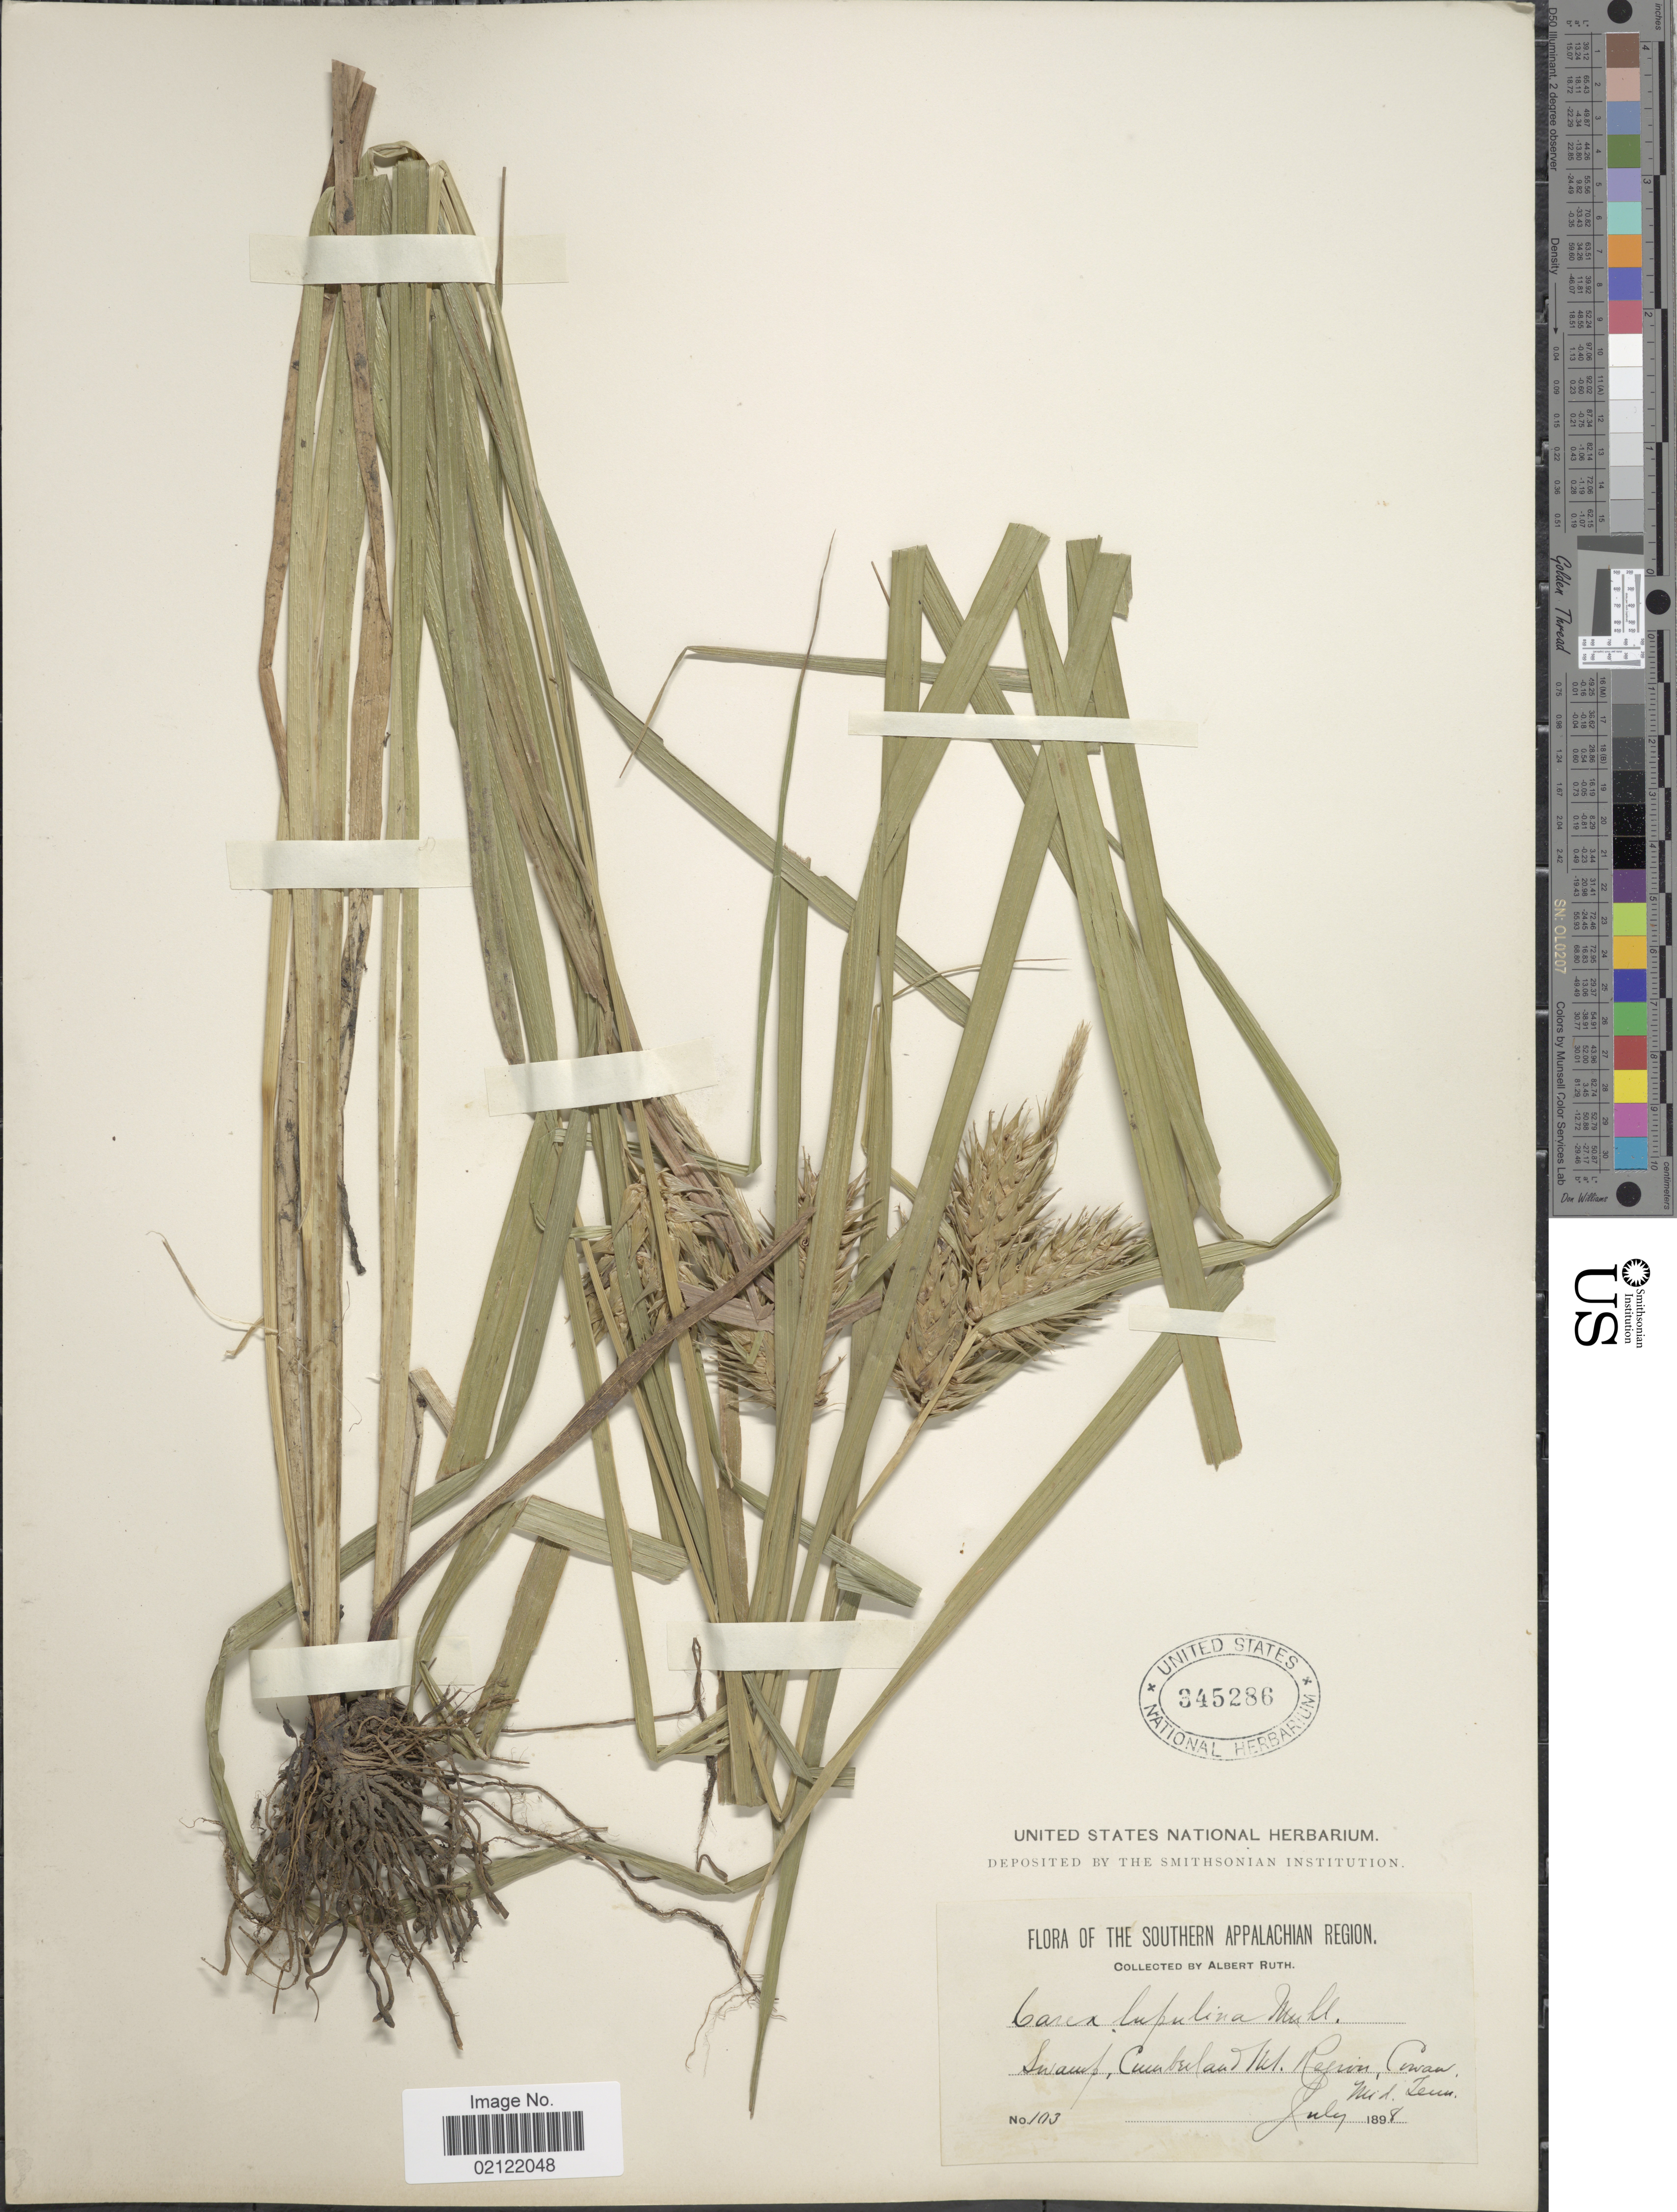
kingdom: Plantae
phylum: Tracheophyta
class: Liliopsida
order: Poales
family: Cyperaceae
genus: Carex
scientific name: Carex lupulina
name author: Muhl. ex Willd.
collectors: A. Ruth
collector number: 103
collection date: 1898-07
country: United States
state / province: Tennessee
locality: Southern Appalachian Region. Swamp, Cumberland Mt. Region, Cowan, Mid. Tenn.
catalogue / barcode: US 345286